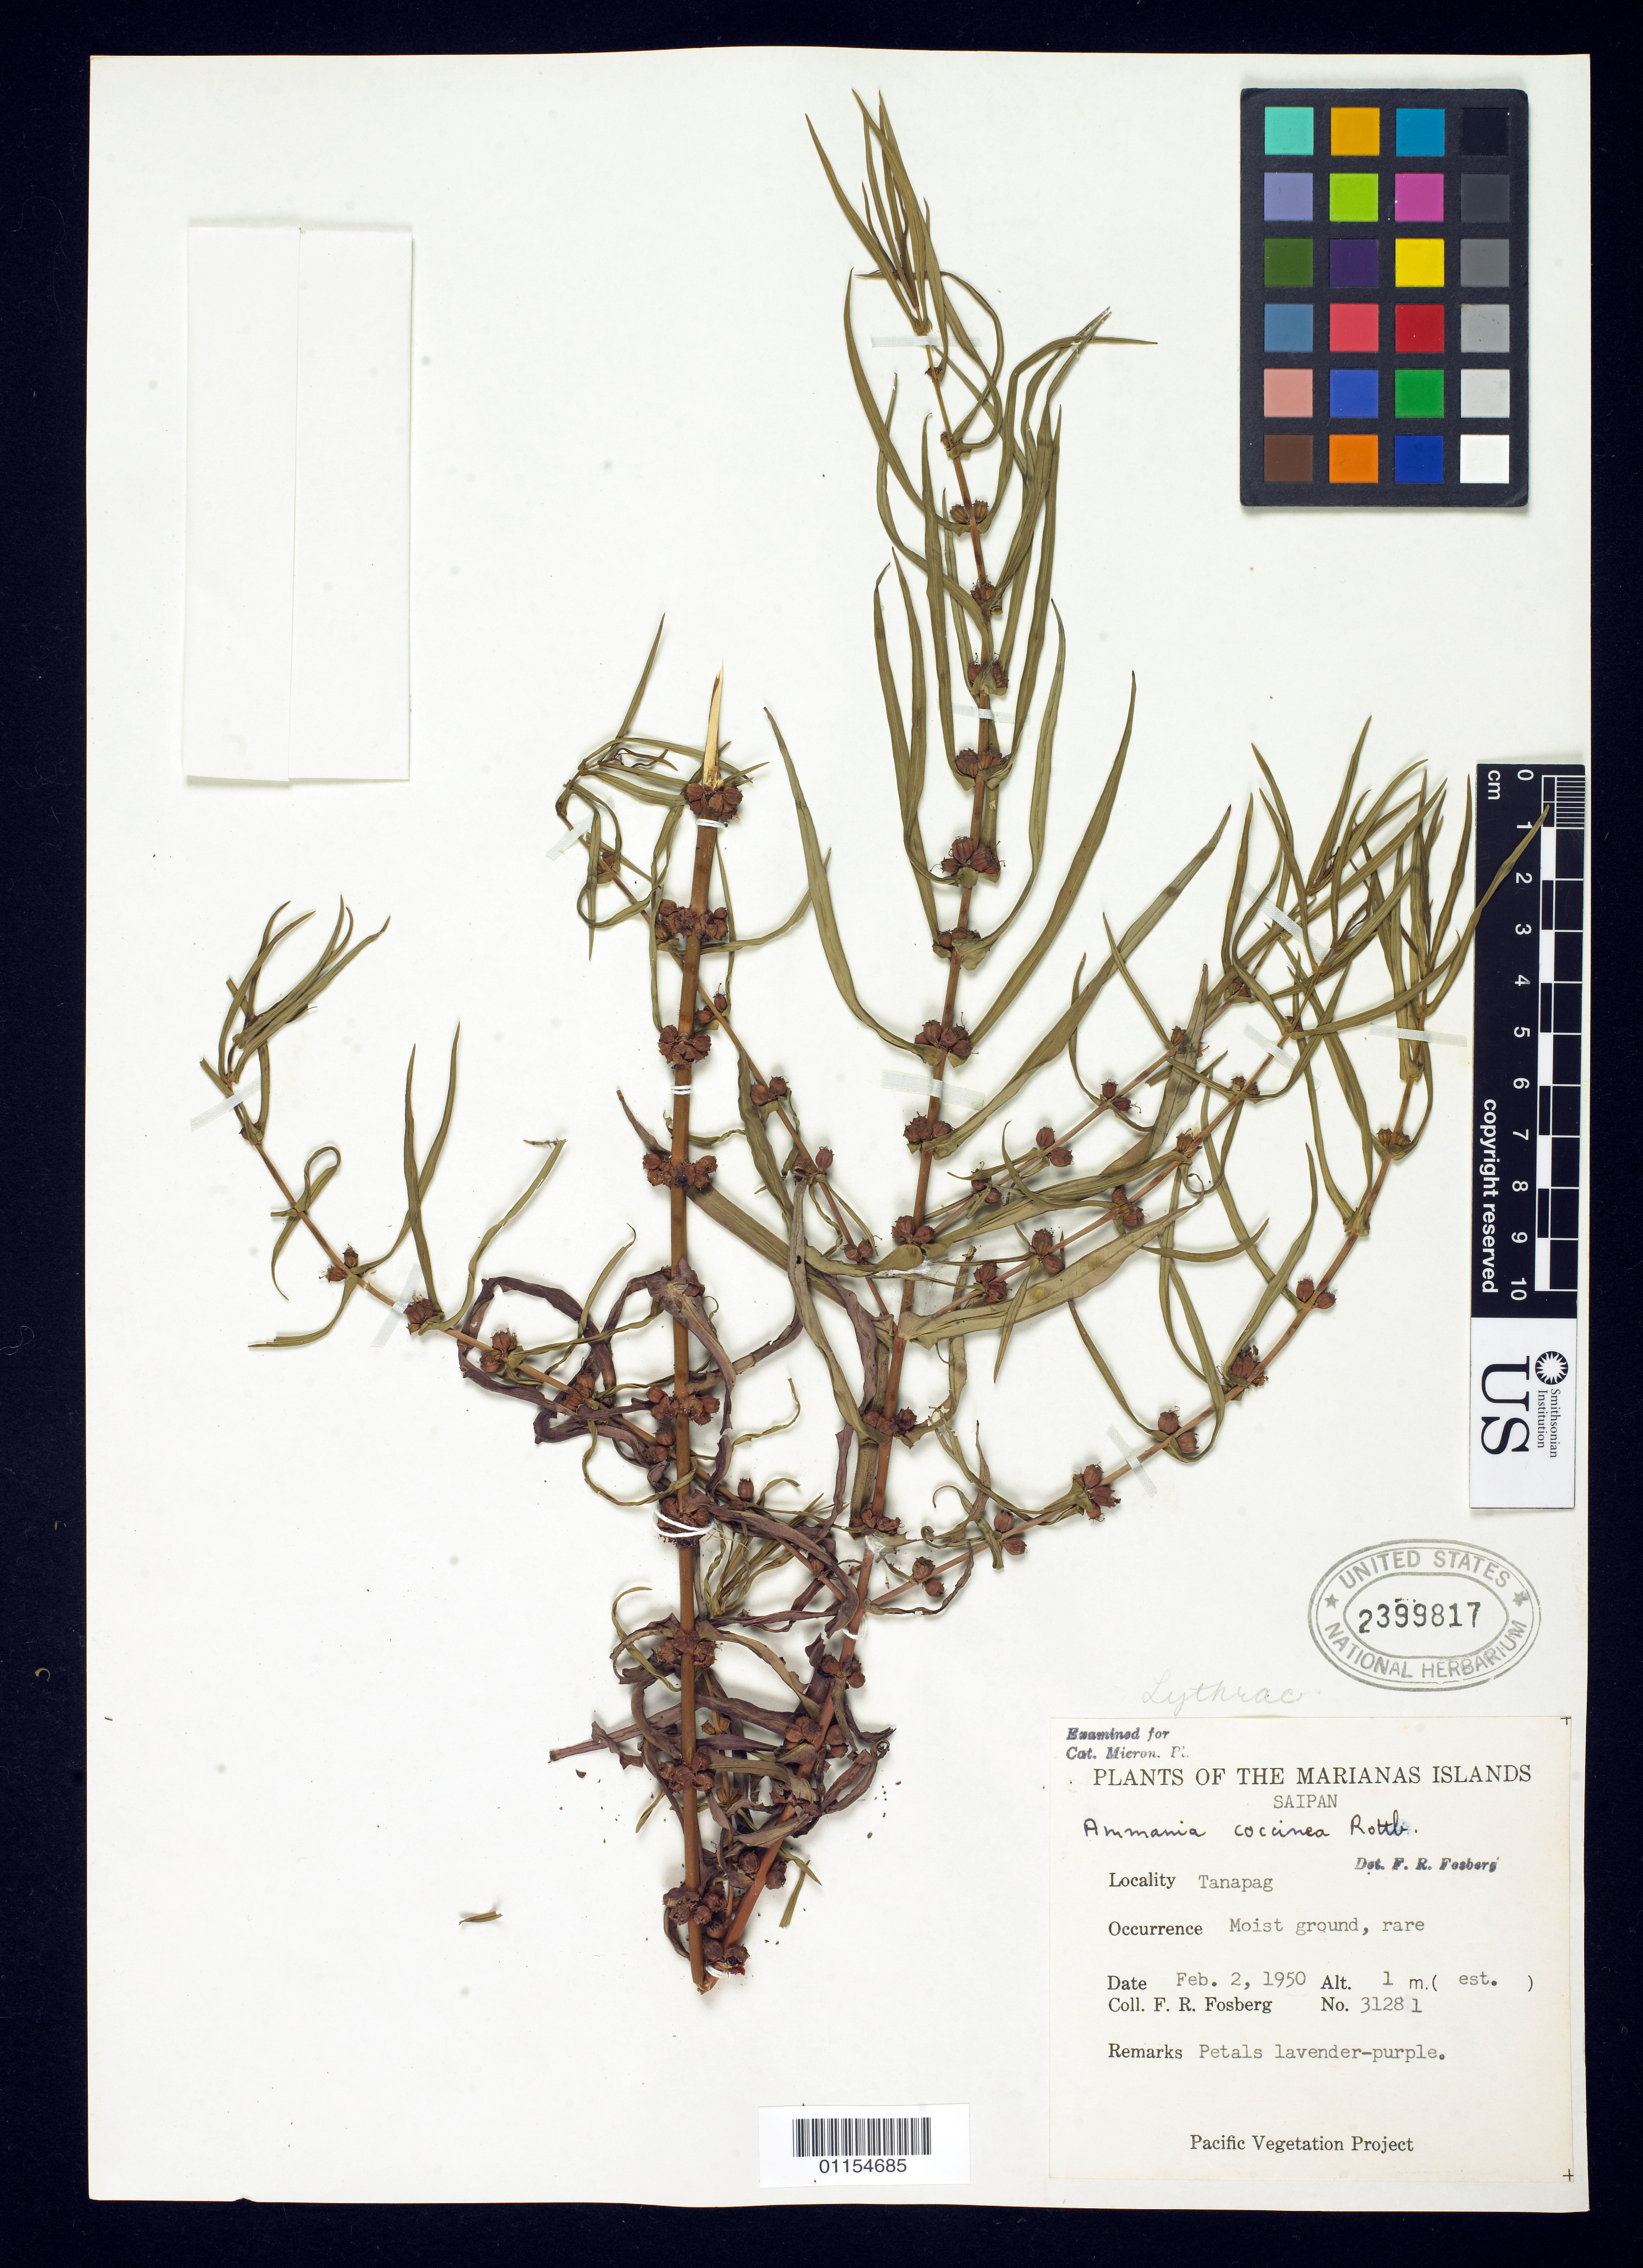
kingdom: Plantae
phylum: Tracheophyta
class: Magnoliopsida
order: Myrtales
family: Lythraceae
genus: Ammannia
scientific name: Ammannia coccinea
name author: Rottb.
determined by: Fosberg, F. R.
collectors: F. R. Fosberg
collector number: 31281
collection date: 1950-02-02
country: Northern Mariana Islands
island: Saipan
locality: Tanapag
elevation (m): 1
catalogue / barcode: US 2399817